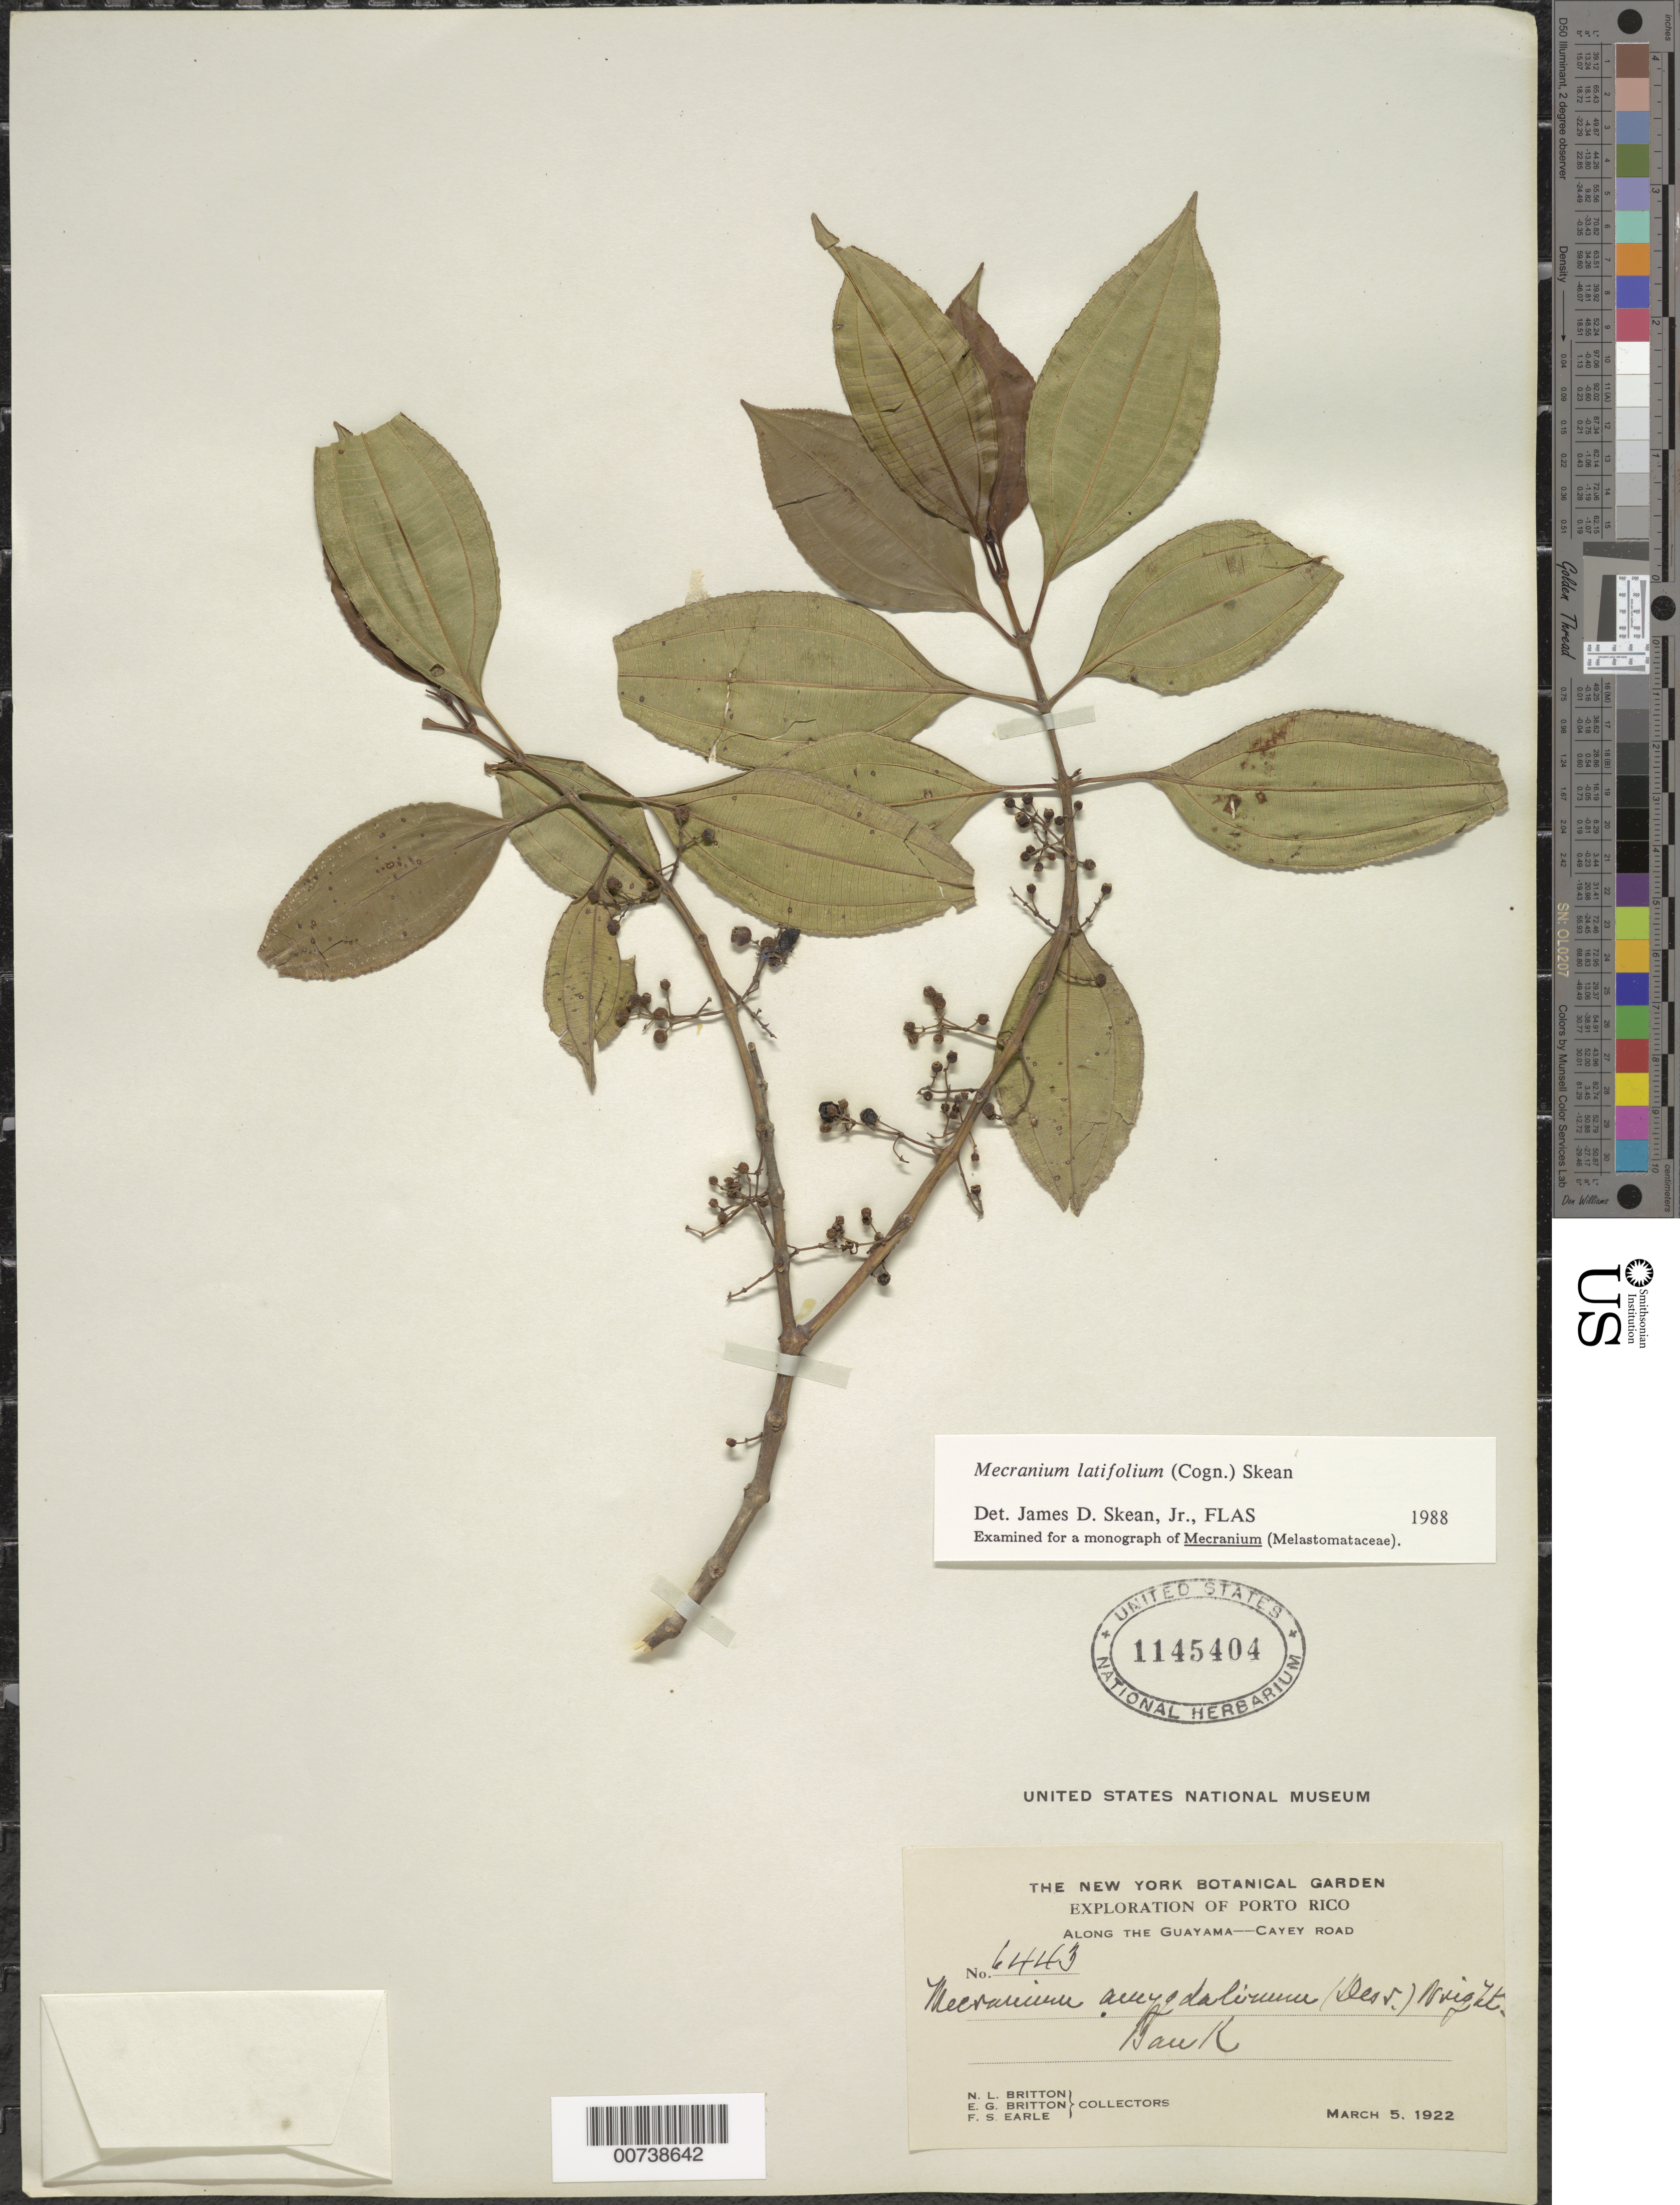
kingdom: Plantae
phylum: Tracheophyta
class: Magnoliopsida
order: Myrtales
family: Melastomataceae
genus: Mecranium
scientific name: Mecranium latifolium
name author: (Cogn.) Skean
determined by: Skean, J. D., Jr.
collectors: N. Britton, E. G. Britton & F. S. Earle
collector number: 6443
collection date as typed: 05 Mar 1922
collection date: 1922-03-05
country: Puerto Rico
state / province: Guayama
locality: Along The Guayama-Cayey Road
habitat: Bank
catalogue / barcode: US 1145404